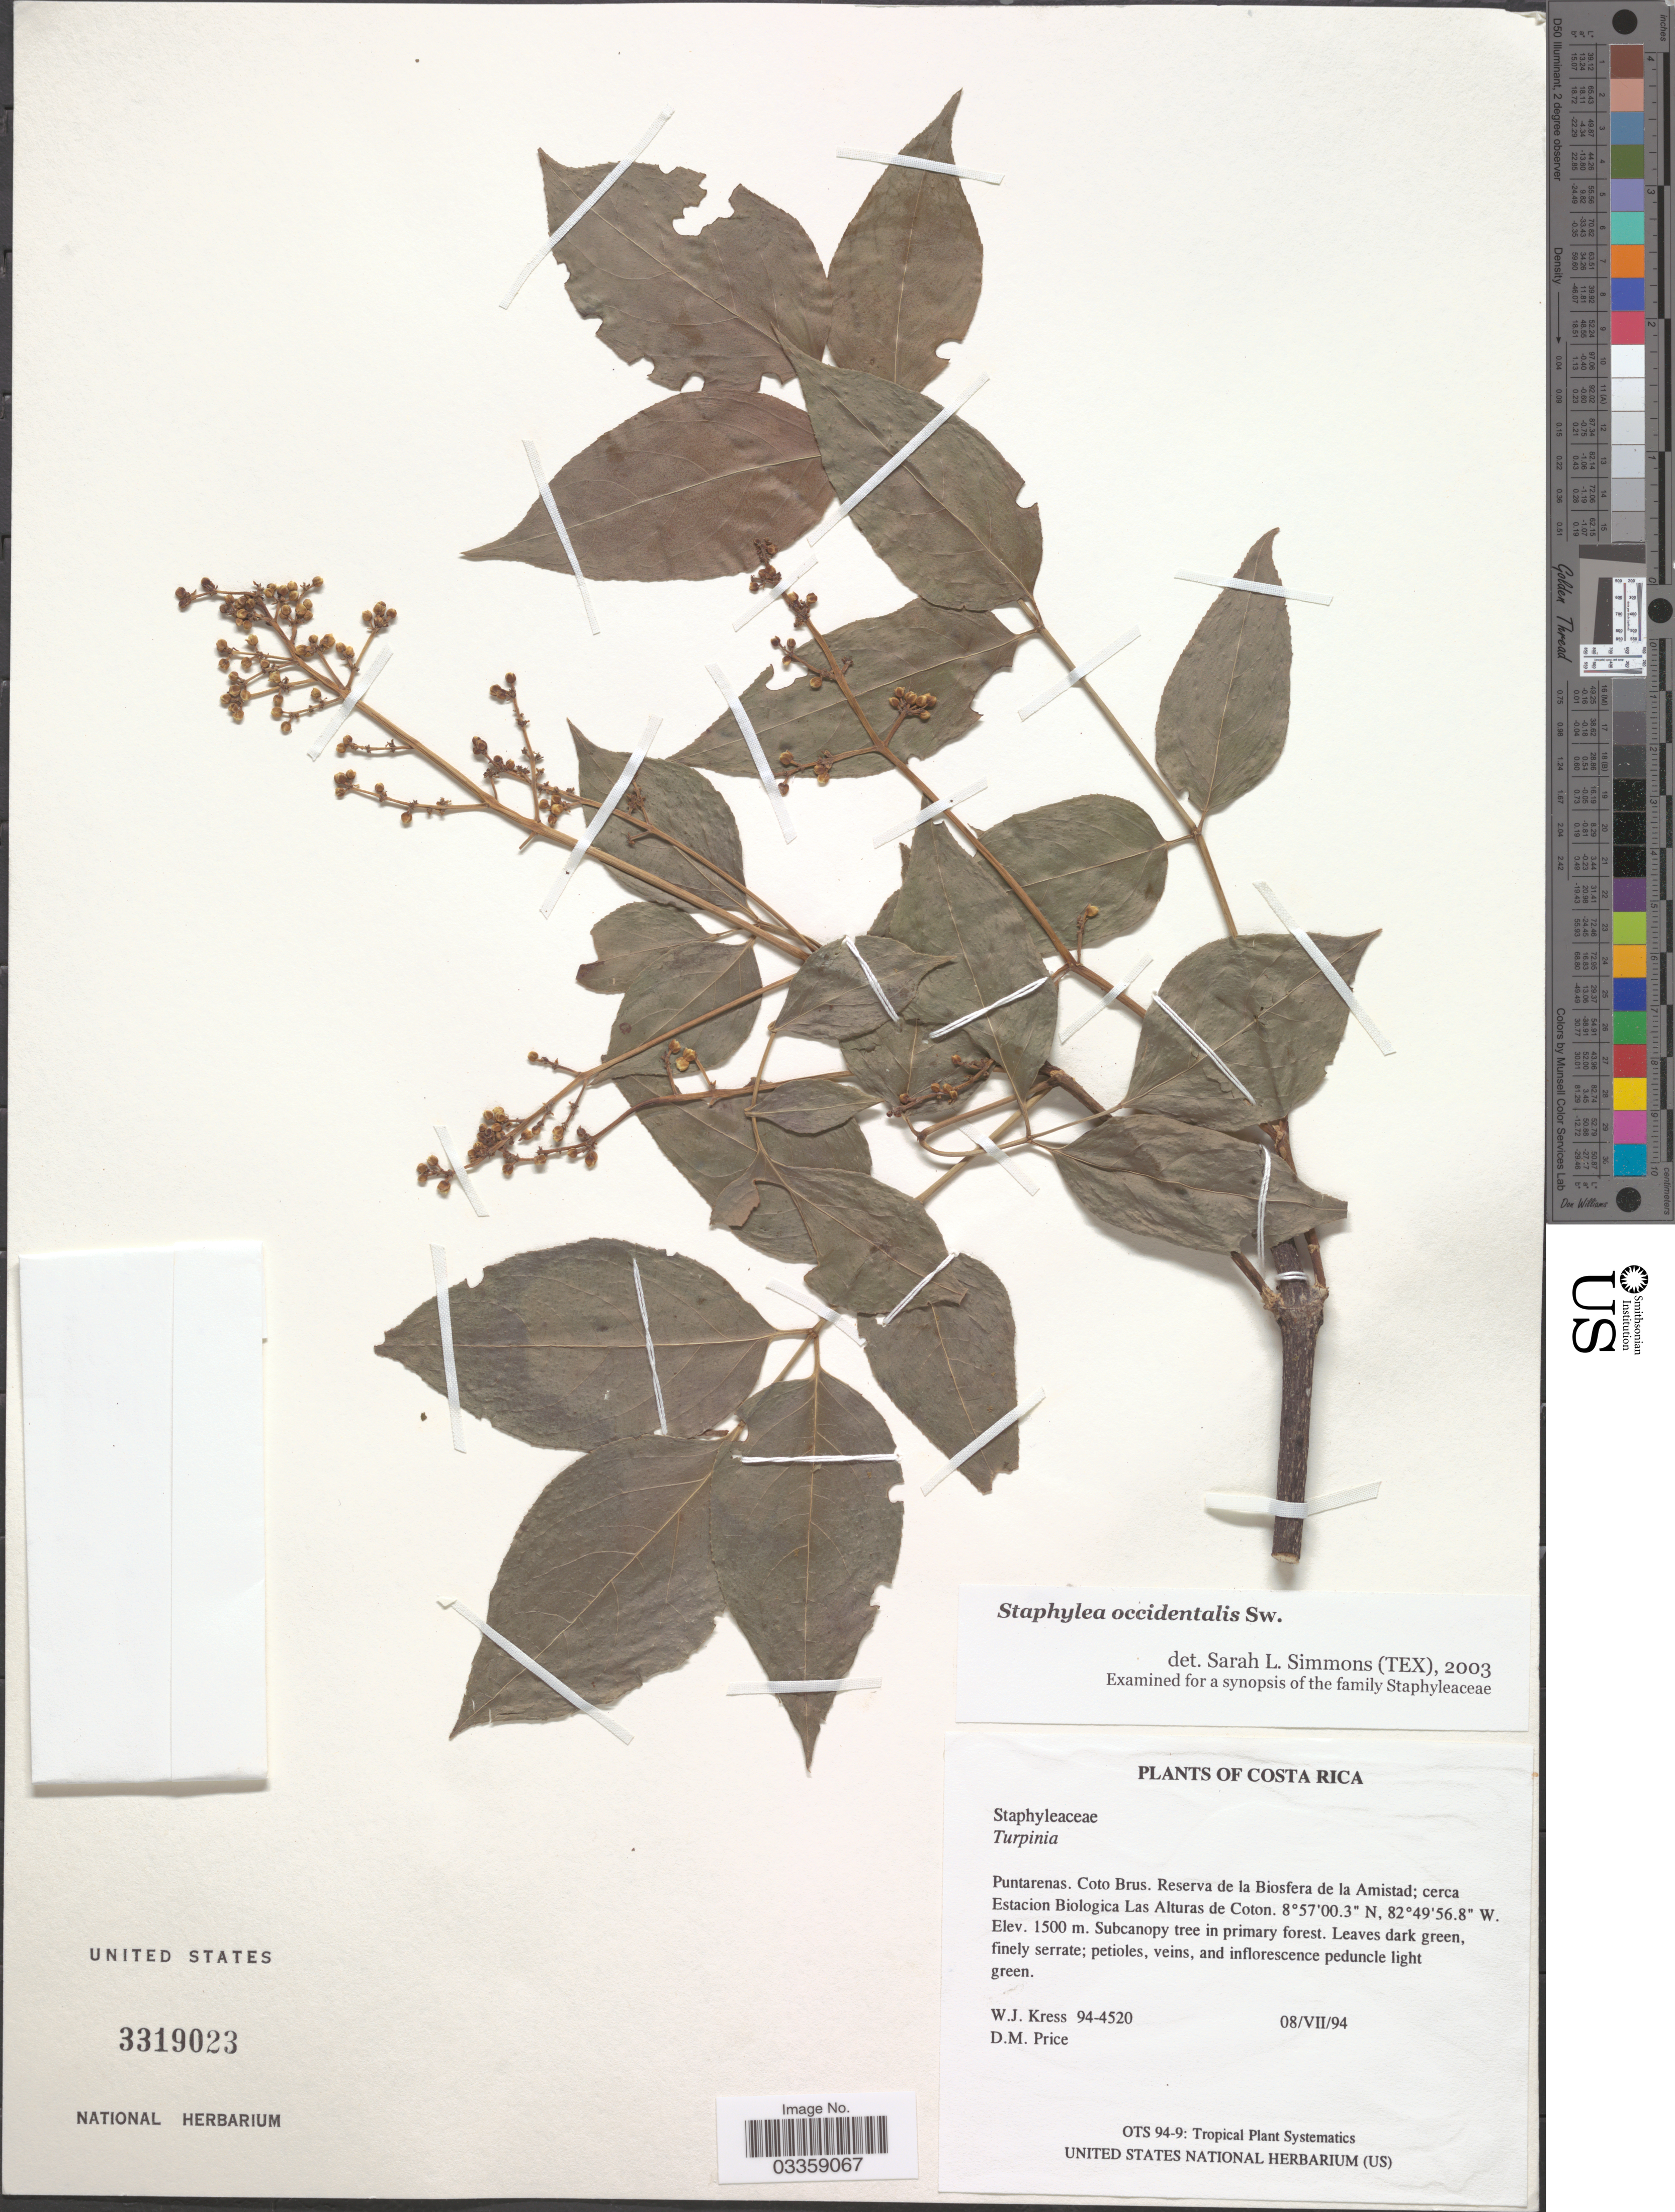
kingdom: Plantae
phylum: Tracheophyta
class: Magnoliopsida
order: Crossosomatales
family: Staphyleaceae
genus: Turpinia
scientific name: Turpinia occidentalis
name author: (Sw.) G. Don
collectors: W. J. Kress & D. M. Price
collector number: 94-4520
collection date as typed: Transcribed d/m/y: 8/7/94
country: Costa Rica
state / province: Puntarenas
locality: Coto Brus, Reserva de la Biosfera de la Amistad; cerca Estacion Biologica Las Alturas de Coton.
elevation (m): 1500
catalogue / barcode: US 3319023